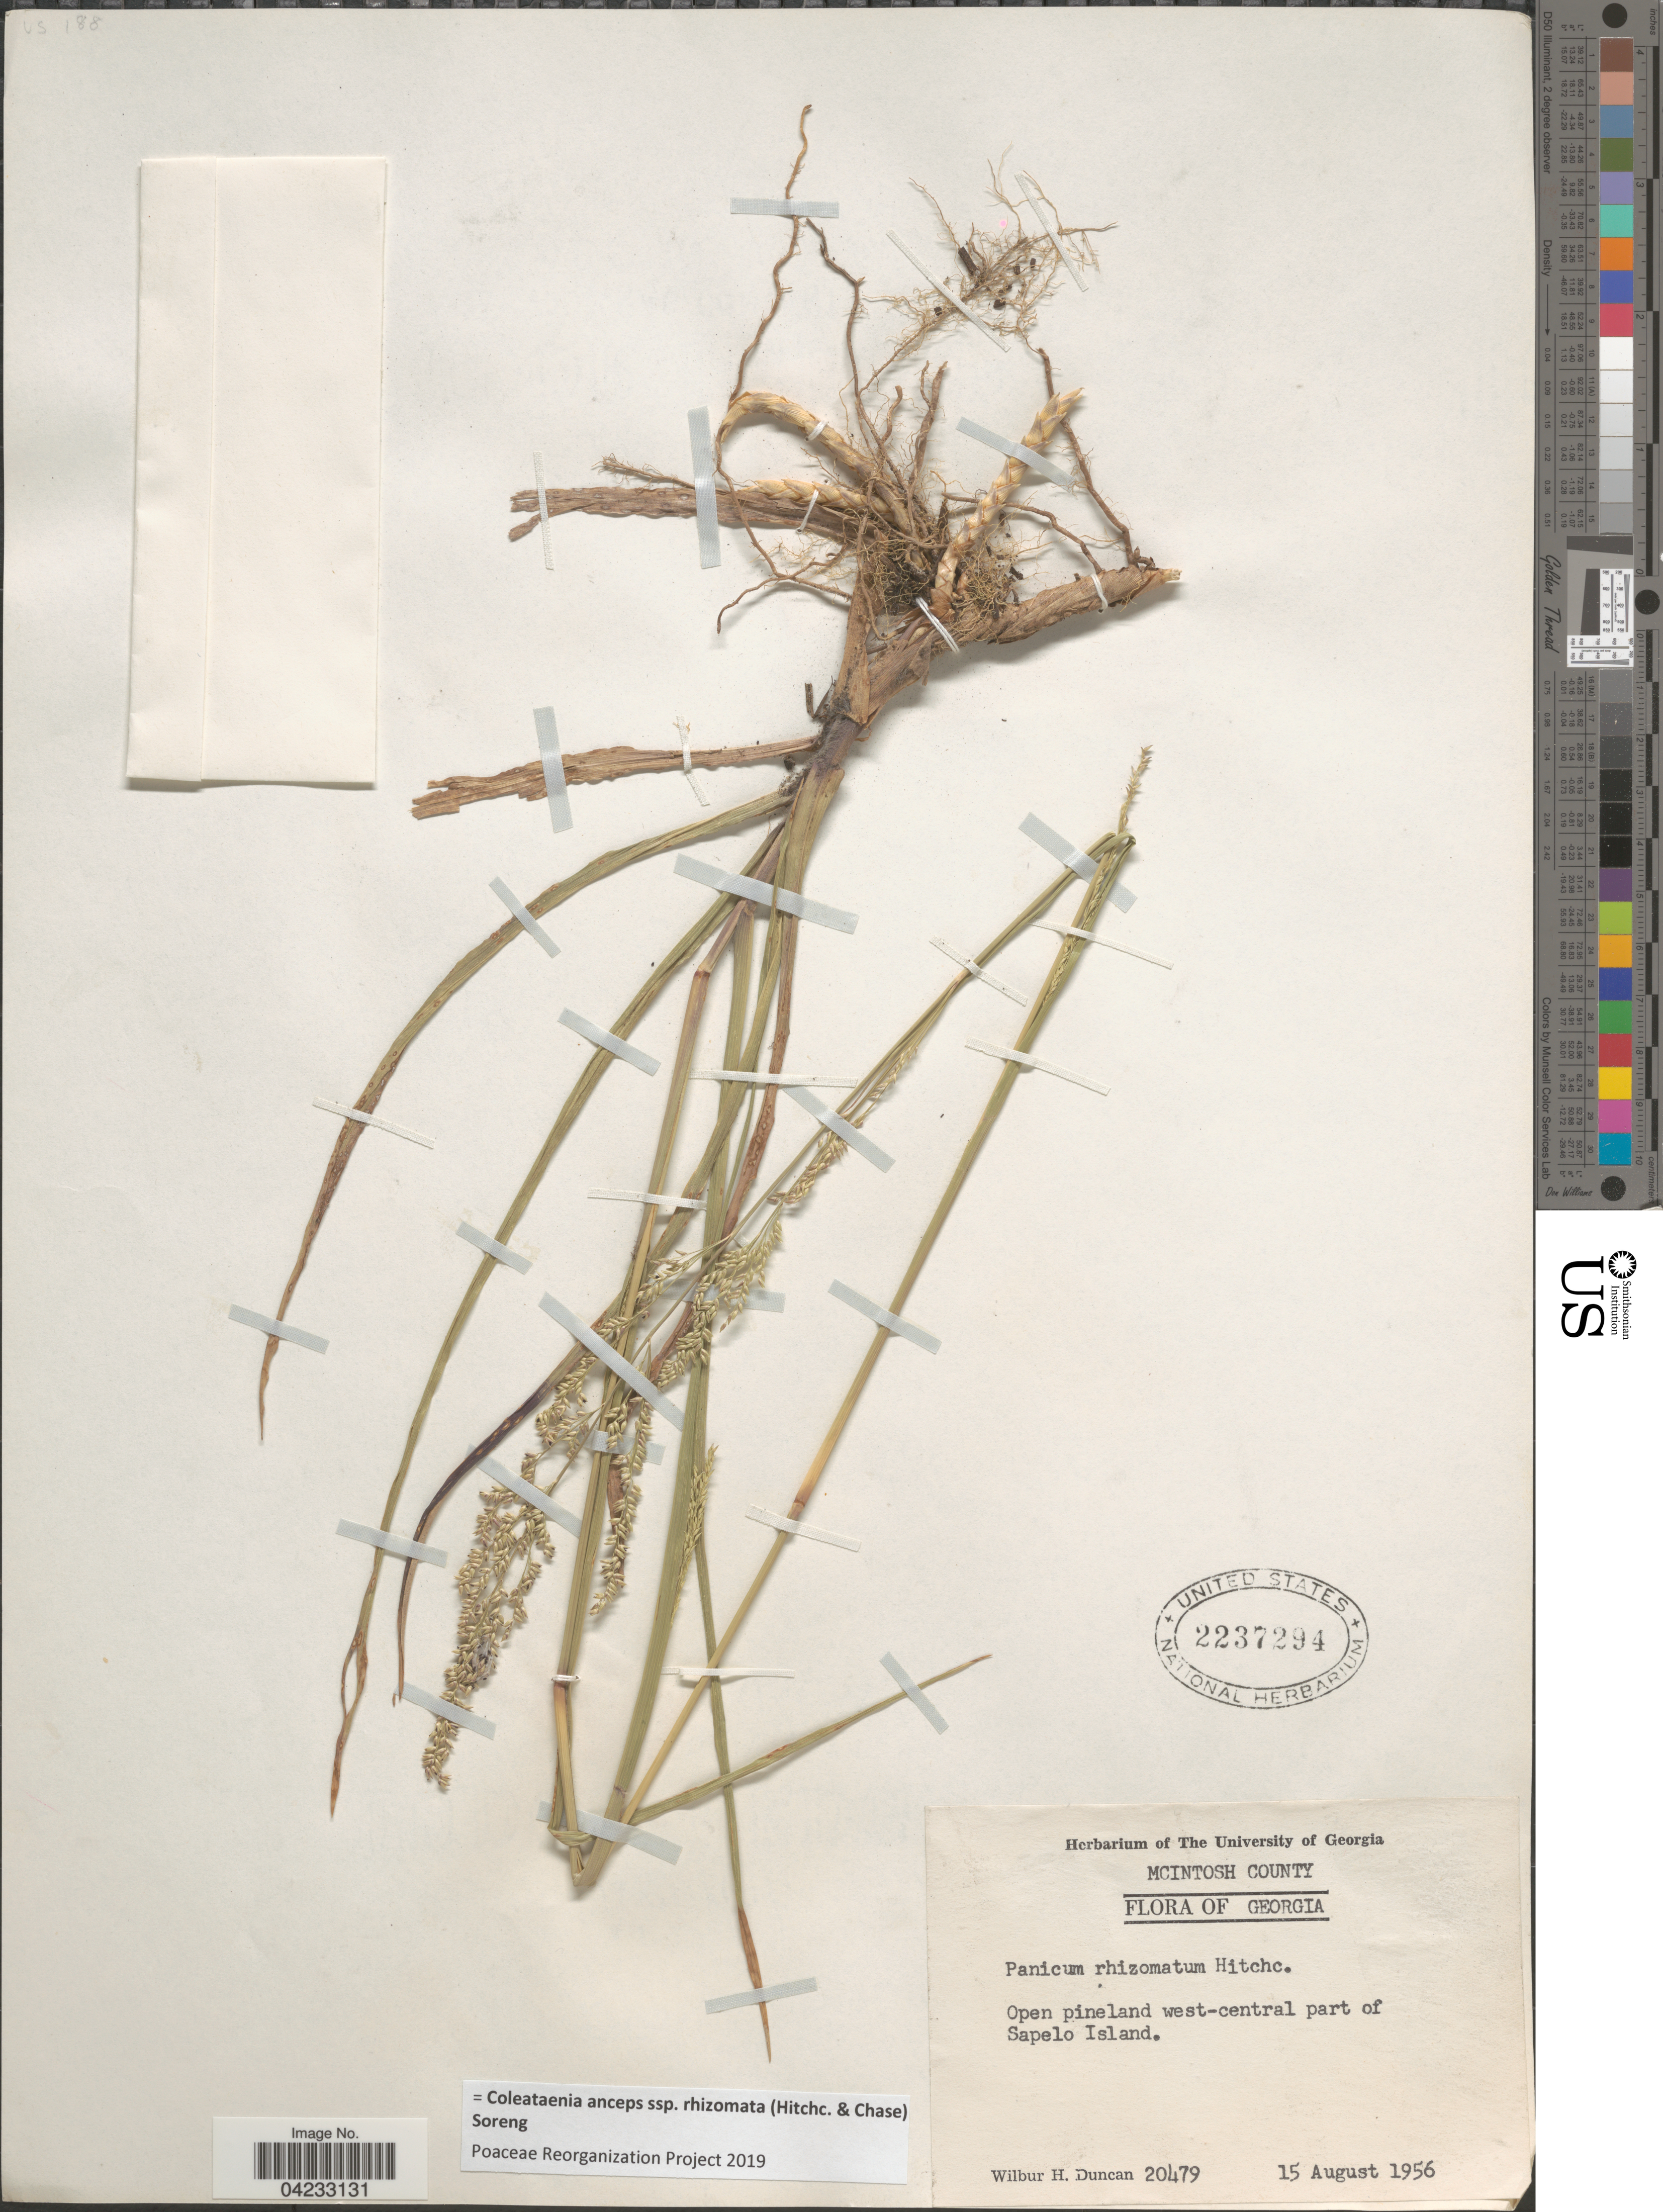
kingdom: Plantae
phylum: Tracheophyta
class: Liliopsida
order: Poales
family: Poaceae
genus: Coleataenia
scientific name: Coleataenia anceps subsp. rhizomata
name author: (Hitchc. & Chase) Soreng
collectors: W. H. Duncan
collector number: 20479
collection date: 1956-08-15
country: United States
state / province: Georgia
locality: McIntosh County. West-central part of Sapelo Island.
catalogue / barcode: US 2237294